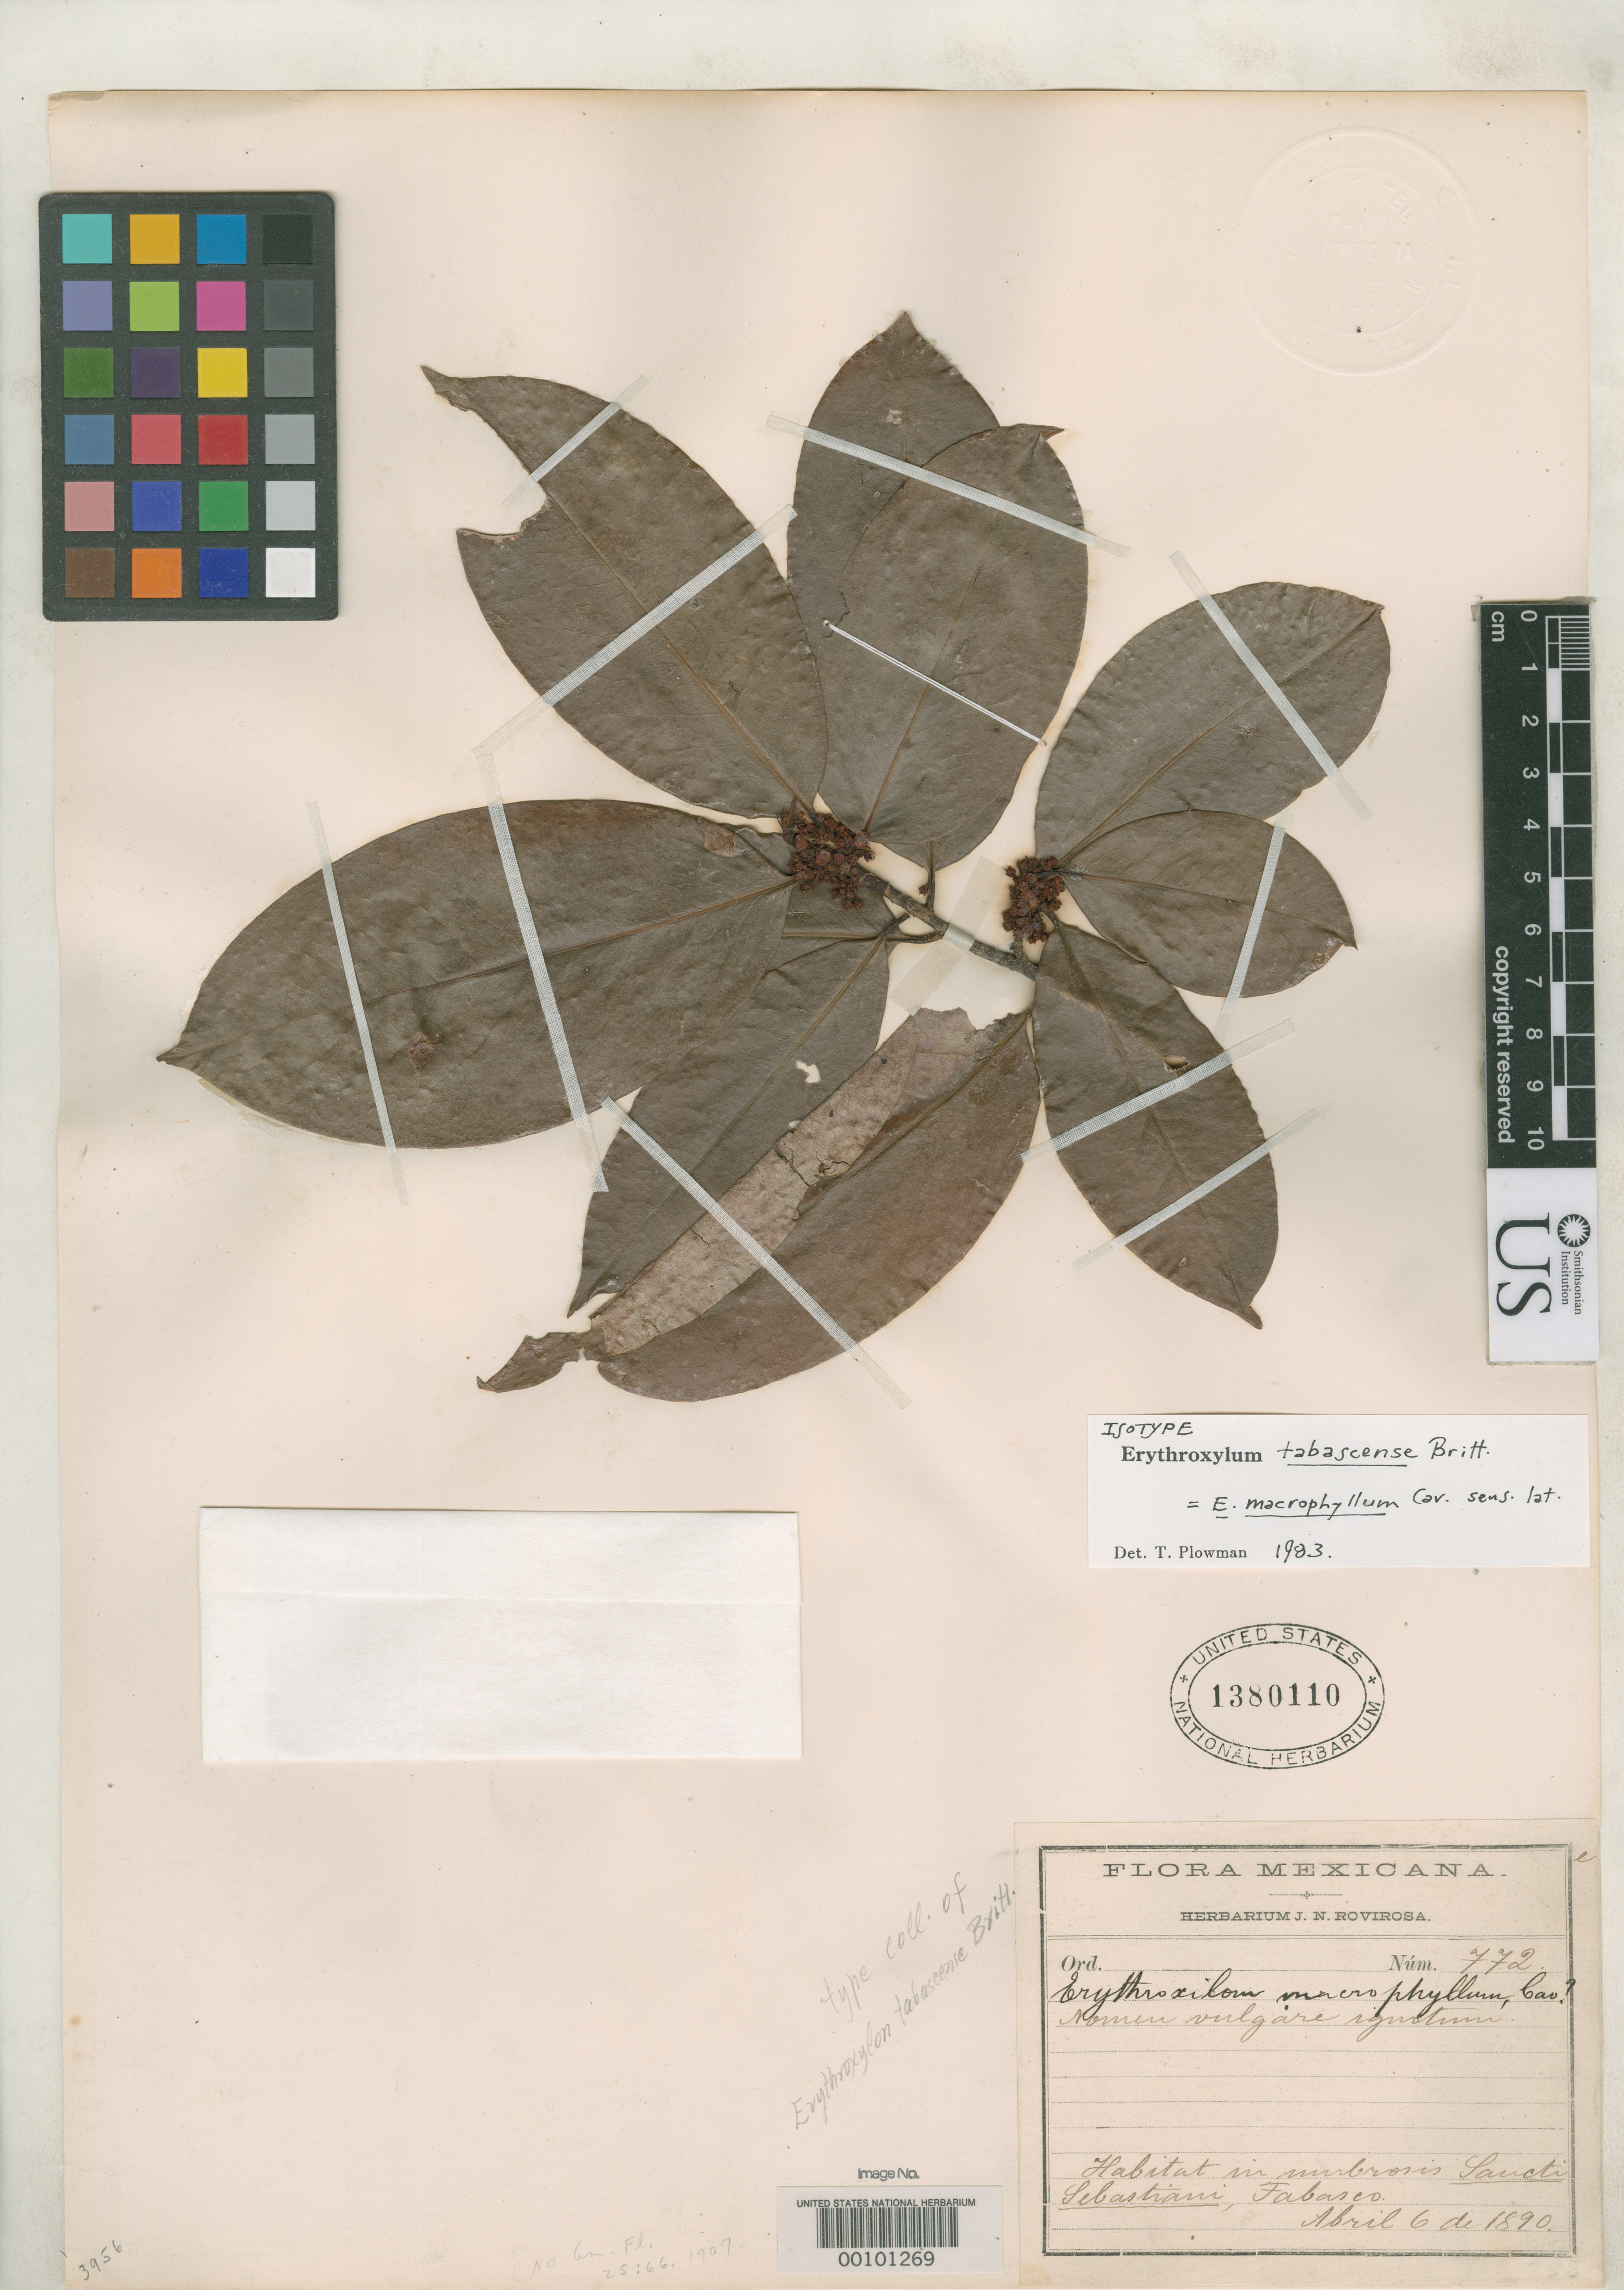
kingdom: Plantae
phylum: Tracheophyta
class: Magnoliopsida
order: Malpighiales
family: Erythroxylaceae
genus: Erythroxylum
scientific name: Erythroxylum tabascense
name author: Britton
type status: Isotype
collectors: J. N. Rovirosa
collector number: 772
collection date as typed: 06 Apr 1890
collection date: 1890-04-06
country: Mexico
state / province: Tabasco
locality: Sancti Sebastion.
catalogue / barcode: US 1380110